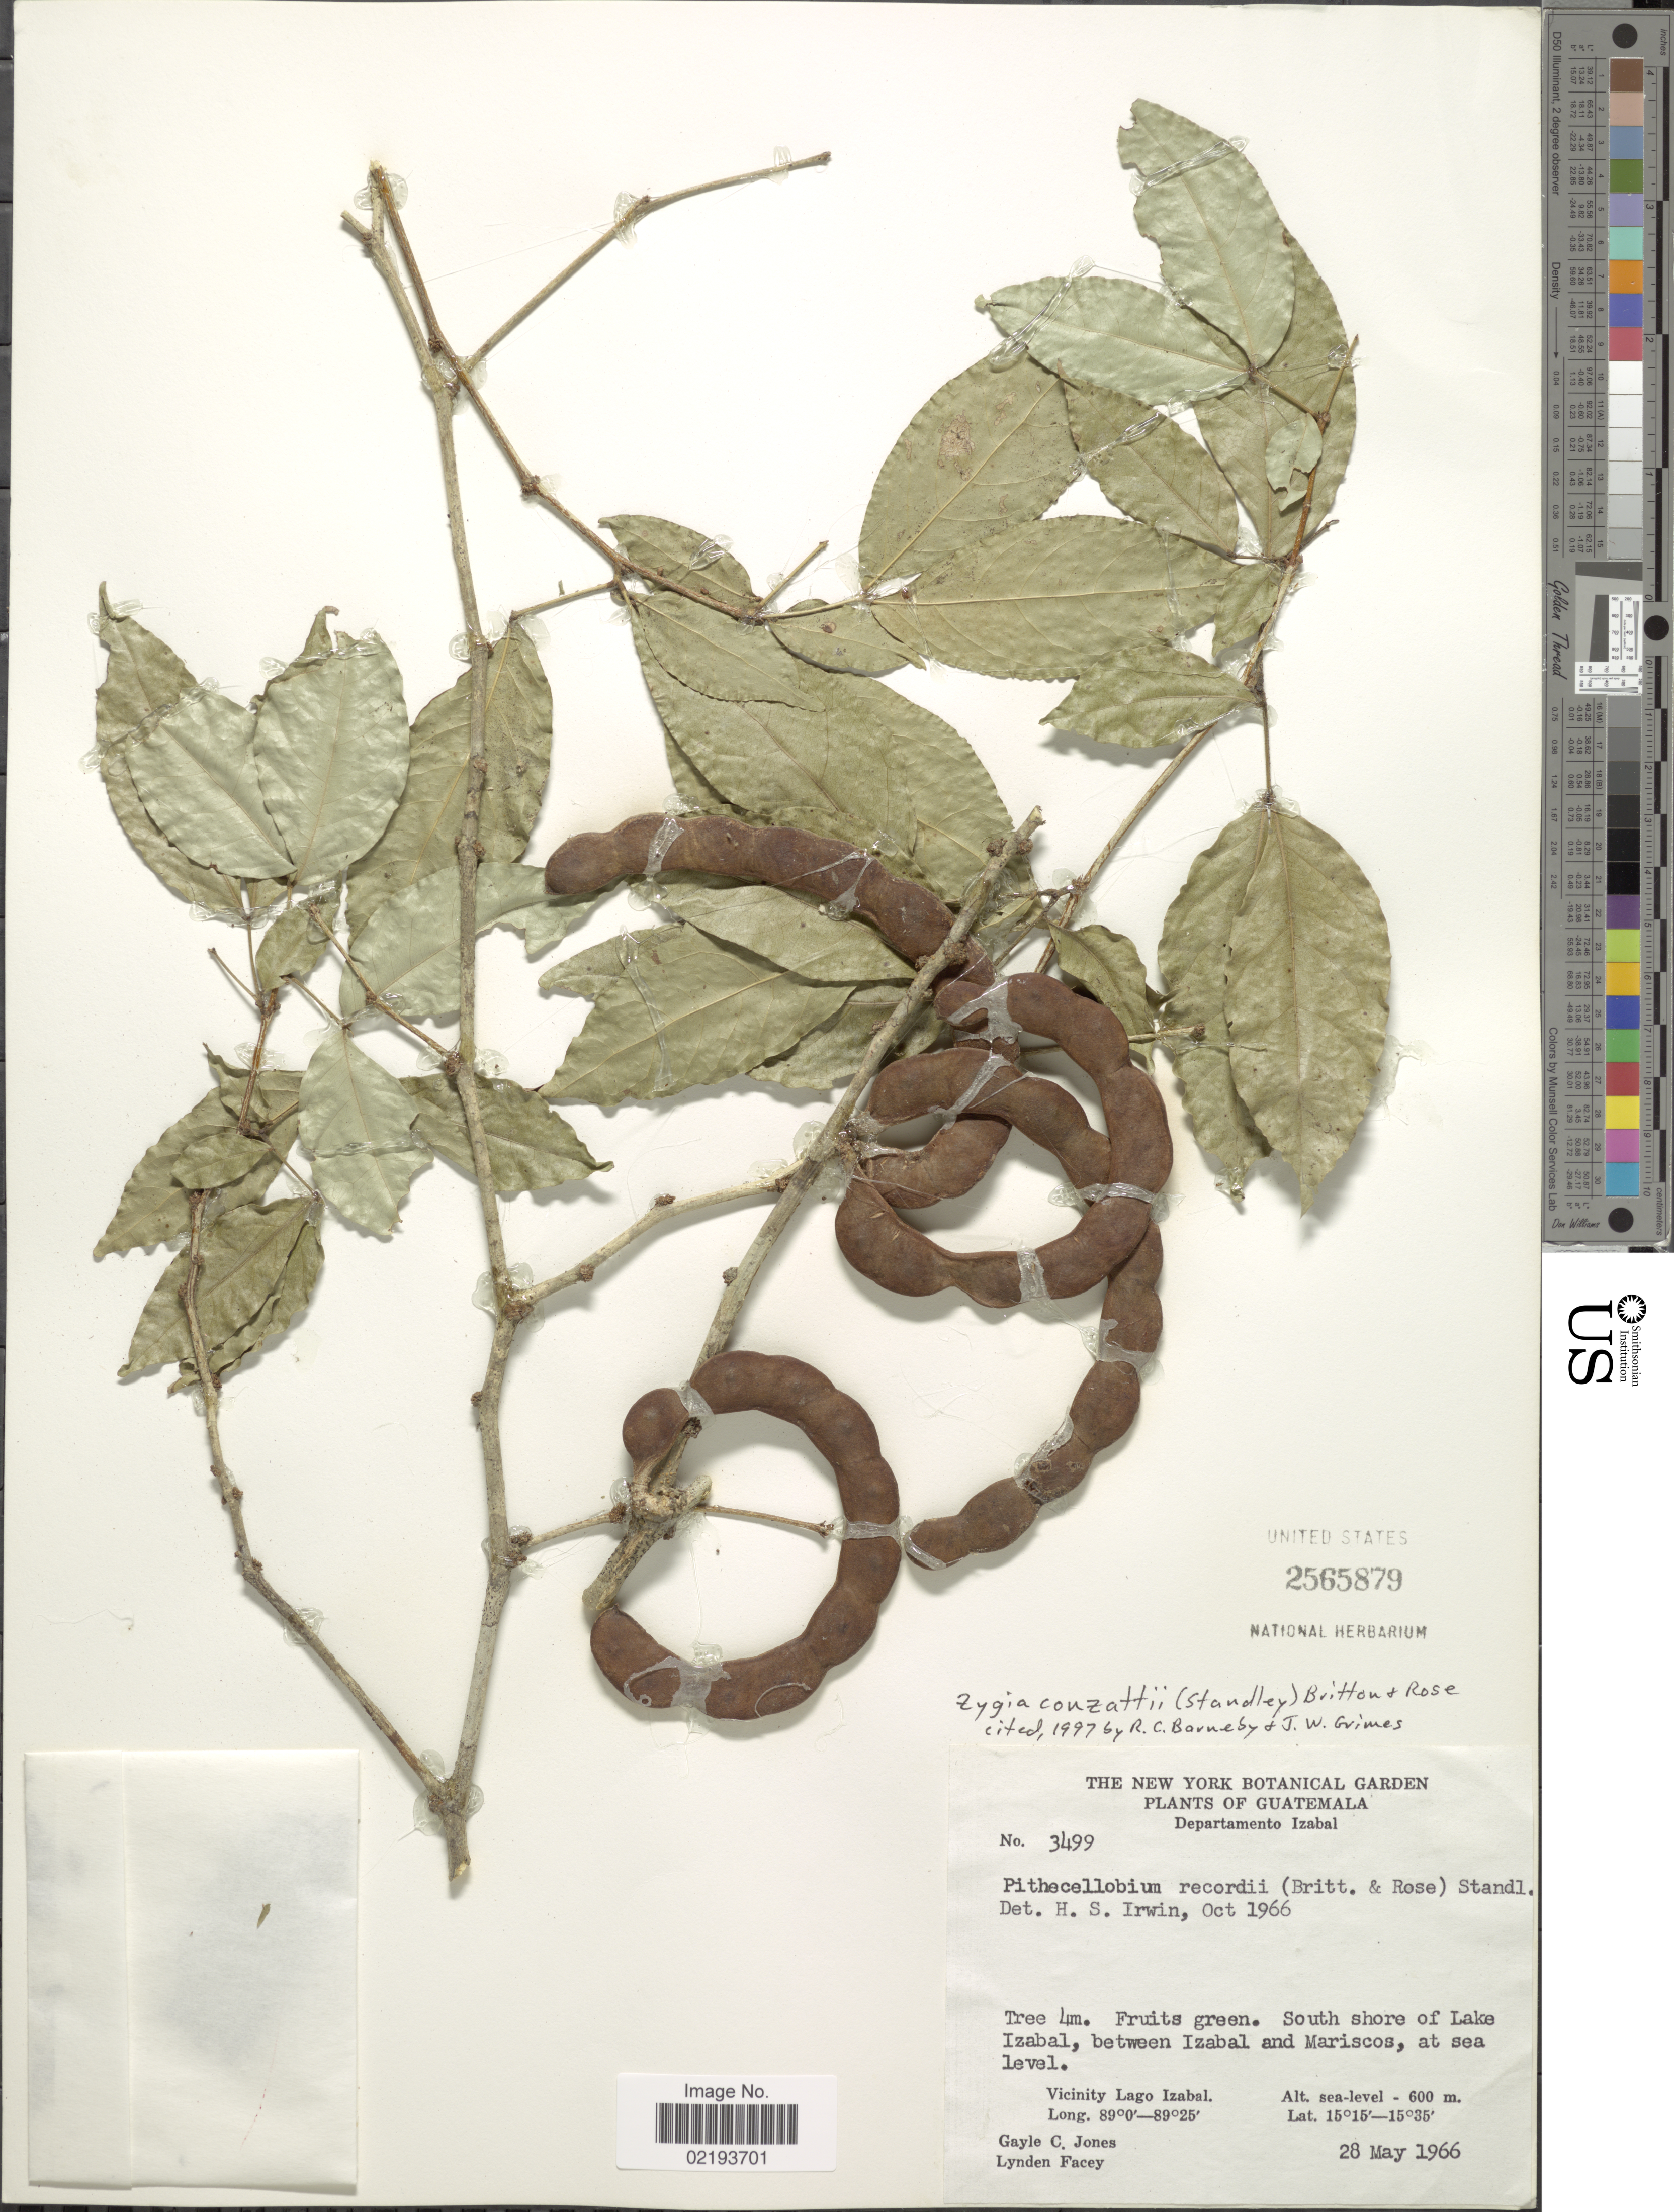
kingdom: Plantae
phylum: Tracheophyta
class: Magnoliopsida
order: Fabales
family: Fabaceae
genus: Zygia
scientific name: Zygia conzattii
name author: (Standl.) Britton & Rose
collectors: G. C. Jones & L. Facey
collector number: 3499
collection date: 1966-05-28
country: Guatemala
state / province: Izabal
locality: Departamento Izabal, South shore of Lake Izabal, between Izabal and Mariscos, Vicinity Lago Izabal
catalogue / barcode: US 2565879